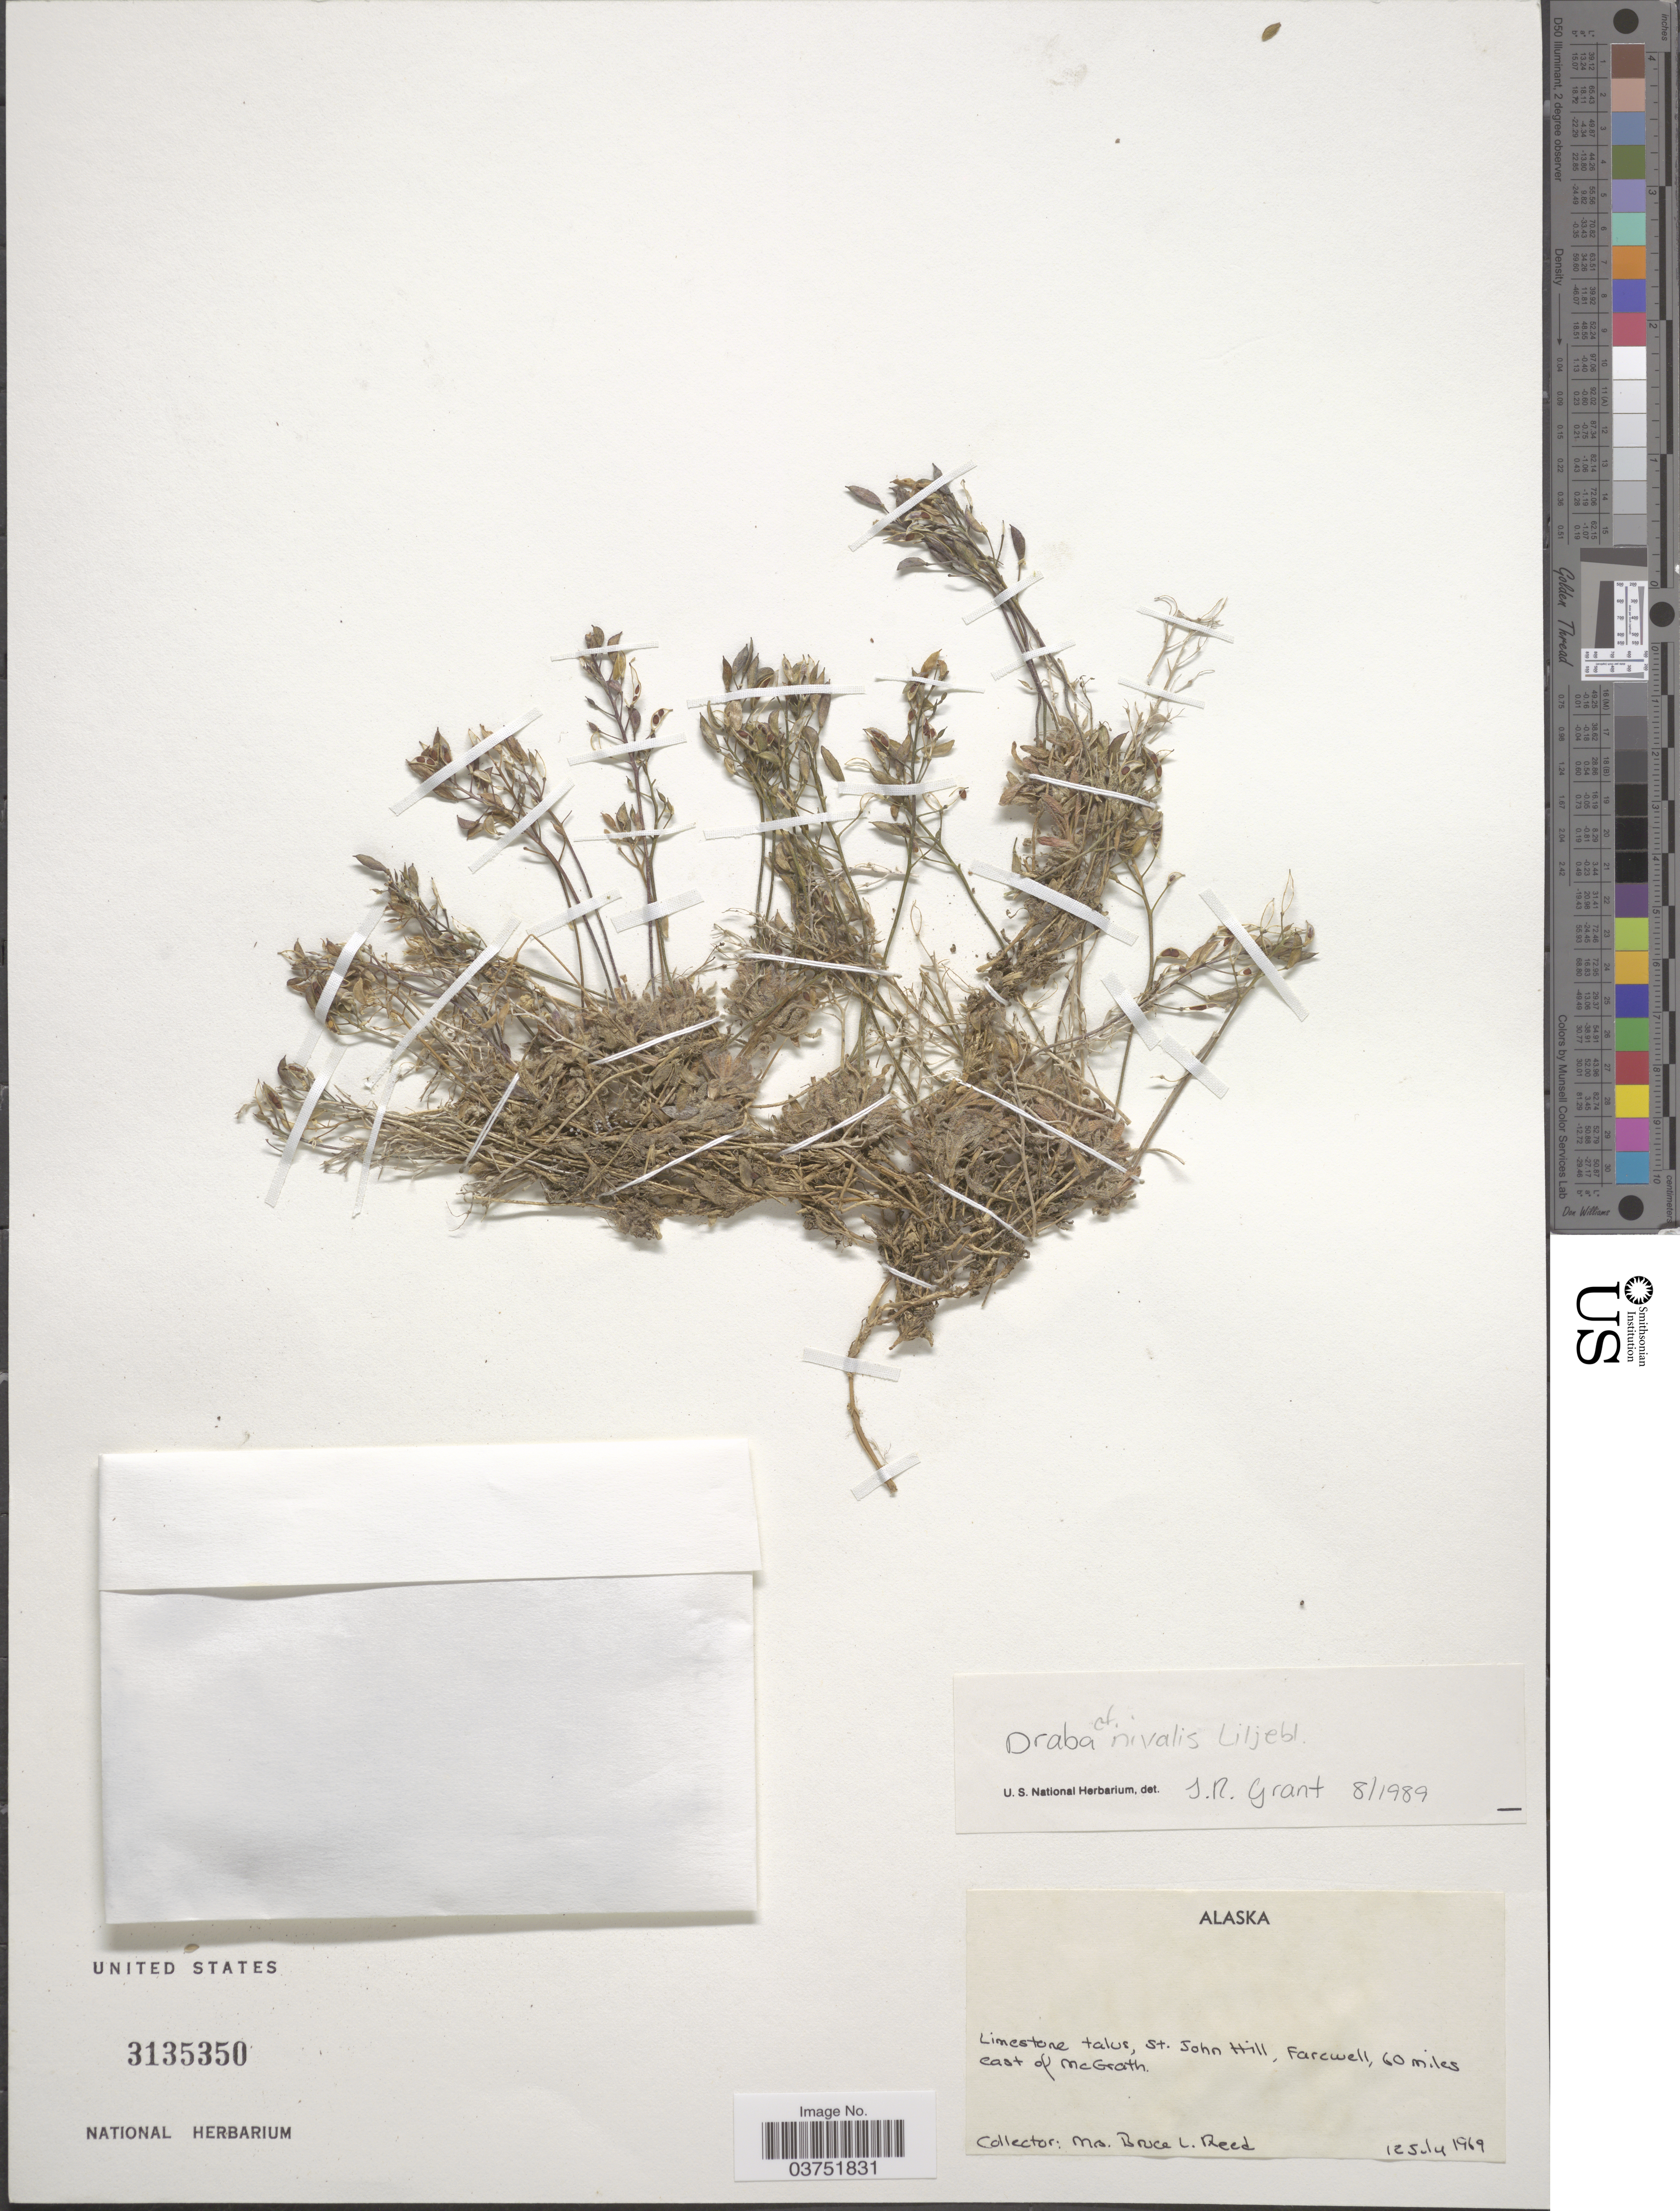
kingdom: Plantae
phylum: Tracheophyta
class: Magnoliopsida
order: Brassicales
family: Brassicaceae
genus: Draba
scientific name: Draba nivalis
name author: Lilj.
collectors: B. Reed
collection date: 1969-07-12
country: United States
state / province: Alaska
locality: Limestone talus, St. John Hill, Farewell, 60 miles east of McGrath.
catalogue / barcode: US 3135350